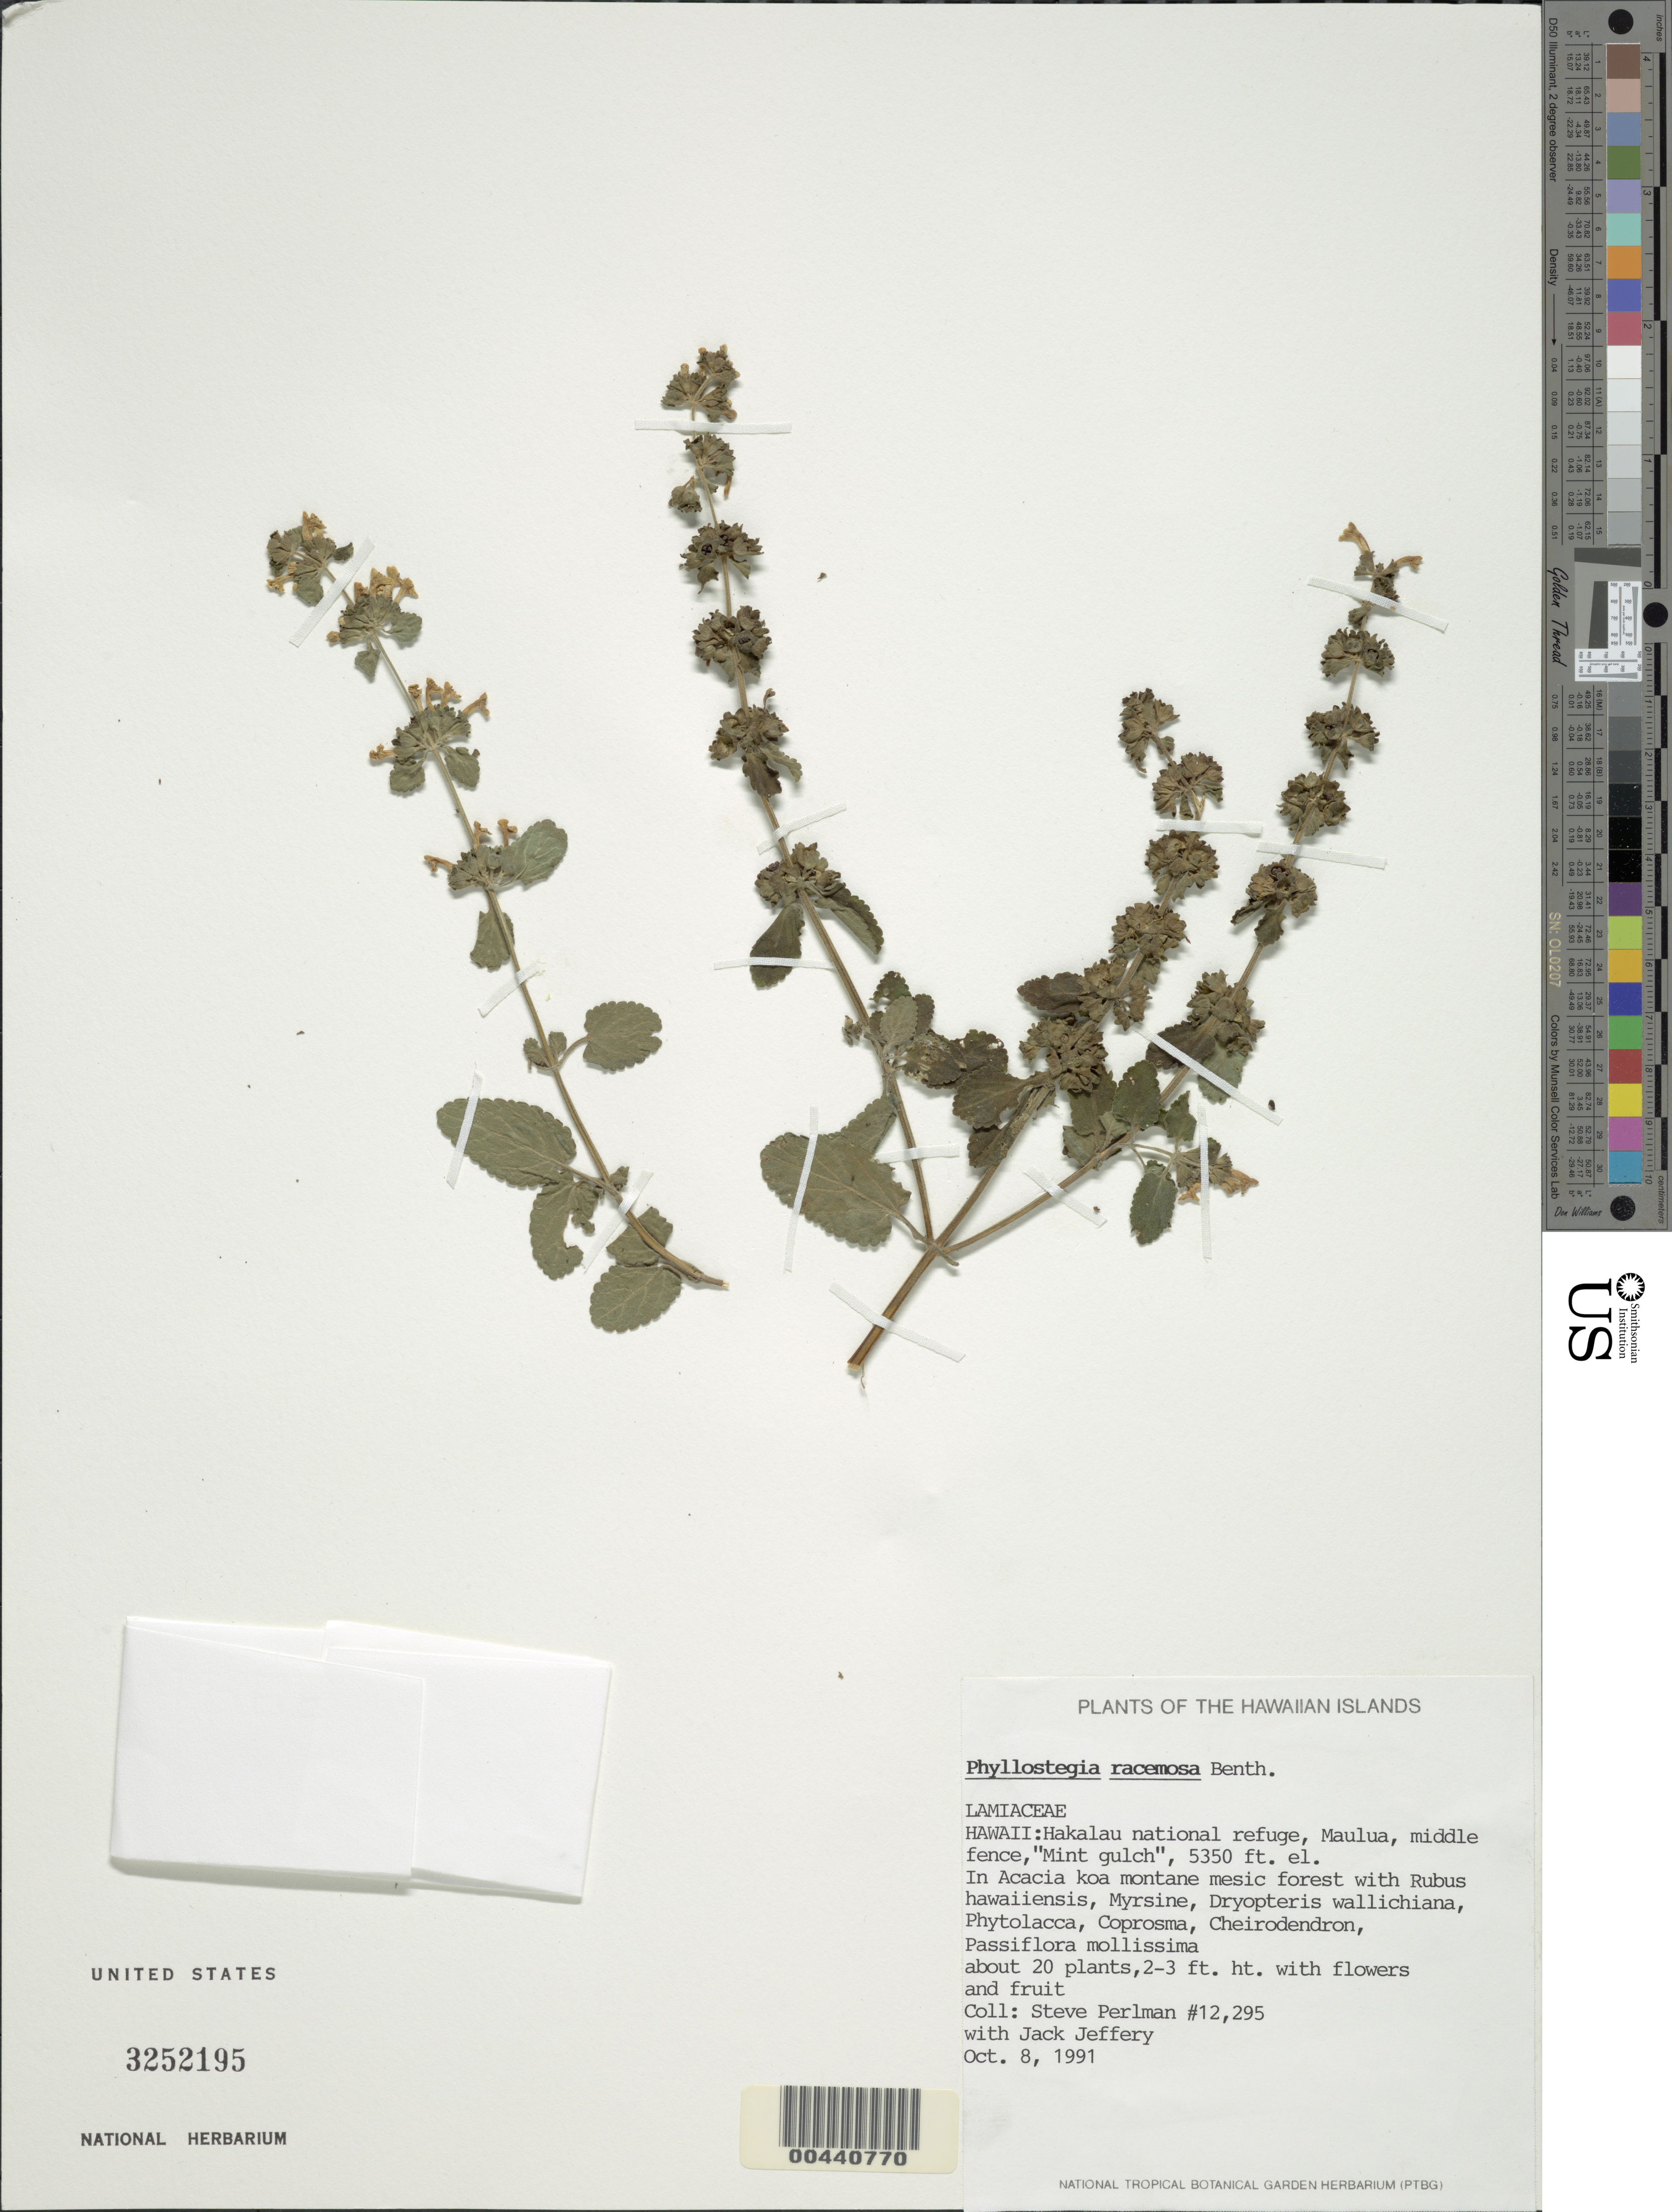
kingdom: Plantae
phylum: Tracheophyta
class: Magnoliopsida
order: Lamiales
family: Lamiaceae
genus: Phyllostegia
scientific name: Phyllostegia racemosa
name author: Benth.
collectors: S. P. Perlman & J. Jeffrey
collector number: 12295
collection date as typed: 8 Oct 1991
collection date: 1991-10-08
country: United States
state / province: Hawaii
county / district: Hawaii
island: Hawaii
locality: Hakalau National Refuge, Maulua, middle fence, Mint gulch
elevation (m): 1631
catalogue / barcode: US 3252195